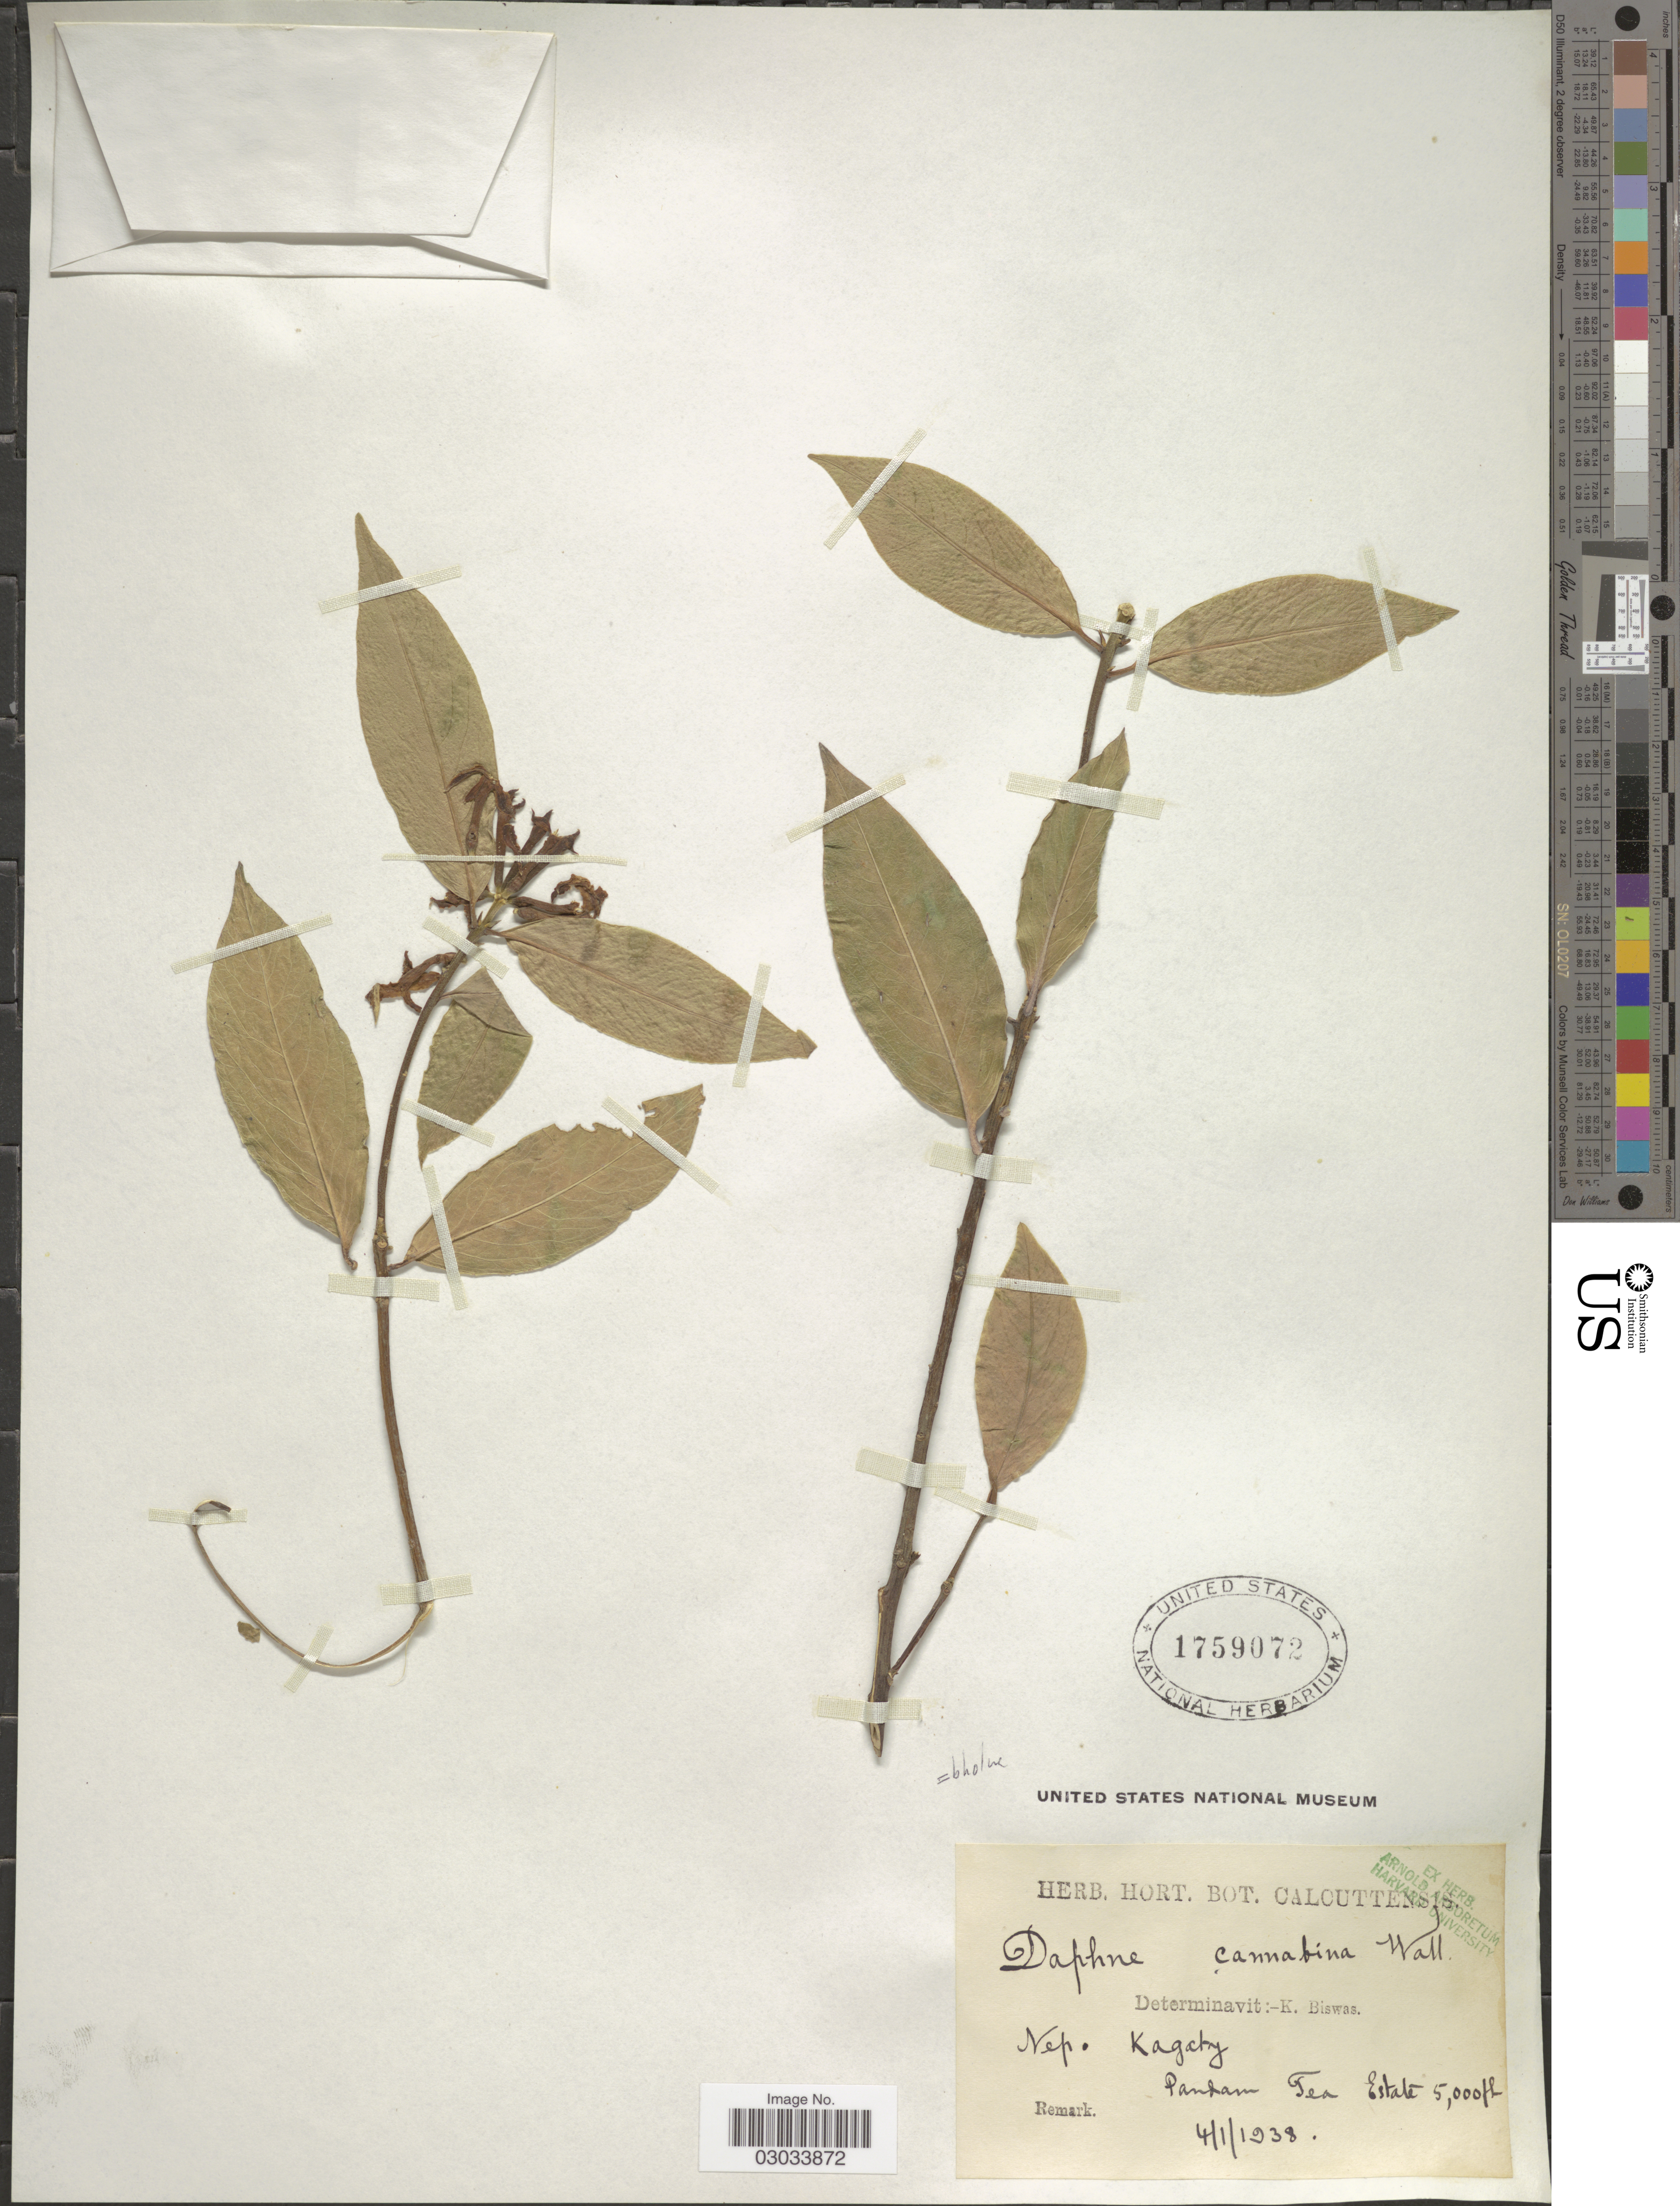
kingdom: Plantae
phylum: Tracheophyta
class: Magnoliopsida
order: Malvales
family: Thymelaeaceae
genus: Daphne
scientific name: Daphne bholua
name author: Buch.-Ham. ex D. Don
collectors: ex Herb. Hort. Bot. Calcuttensis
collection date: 1938-01-04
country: Nepal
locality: Kagaty. Pandan Tea Estate.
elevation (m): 1524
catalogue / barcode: US 1759072